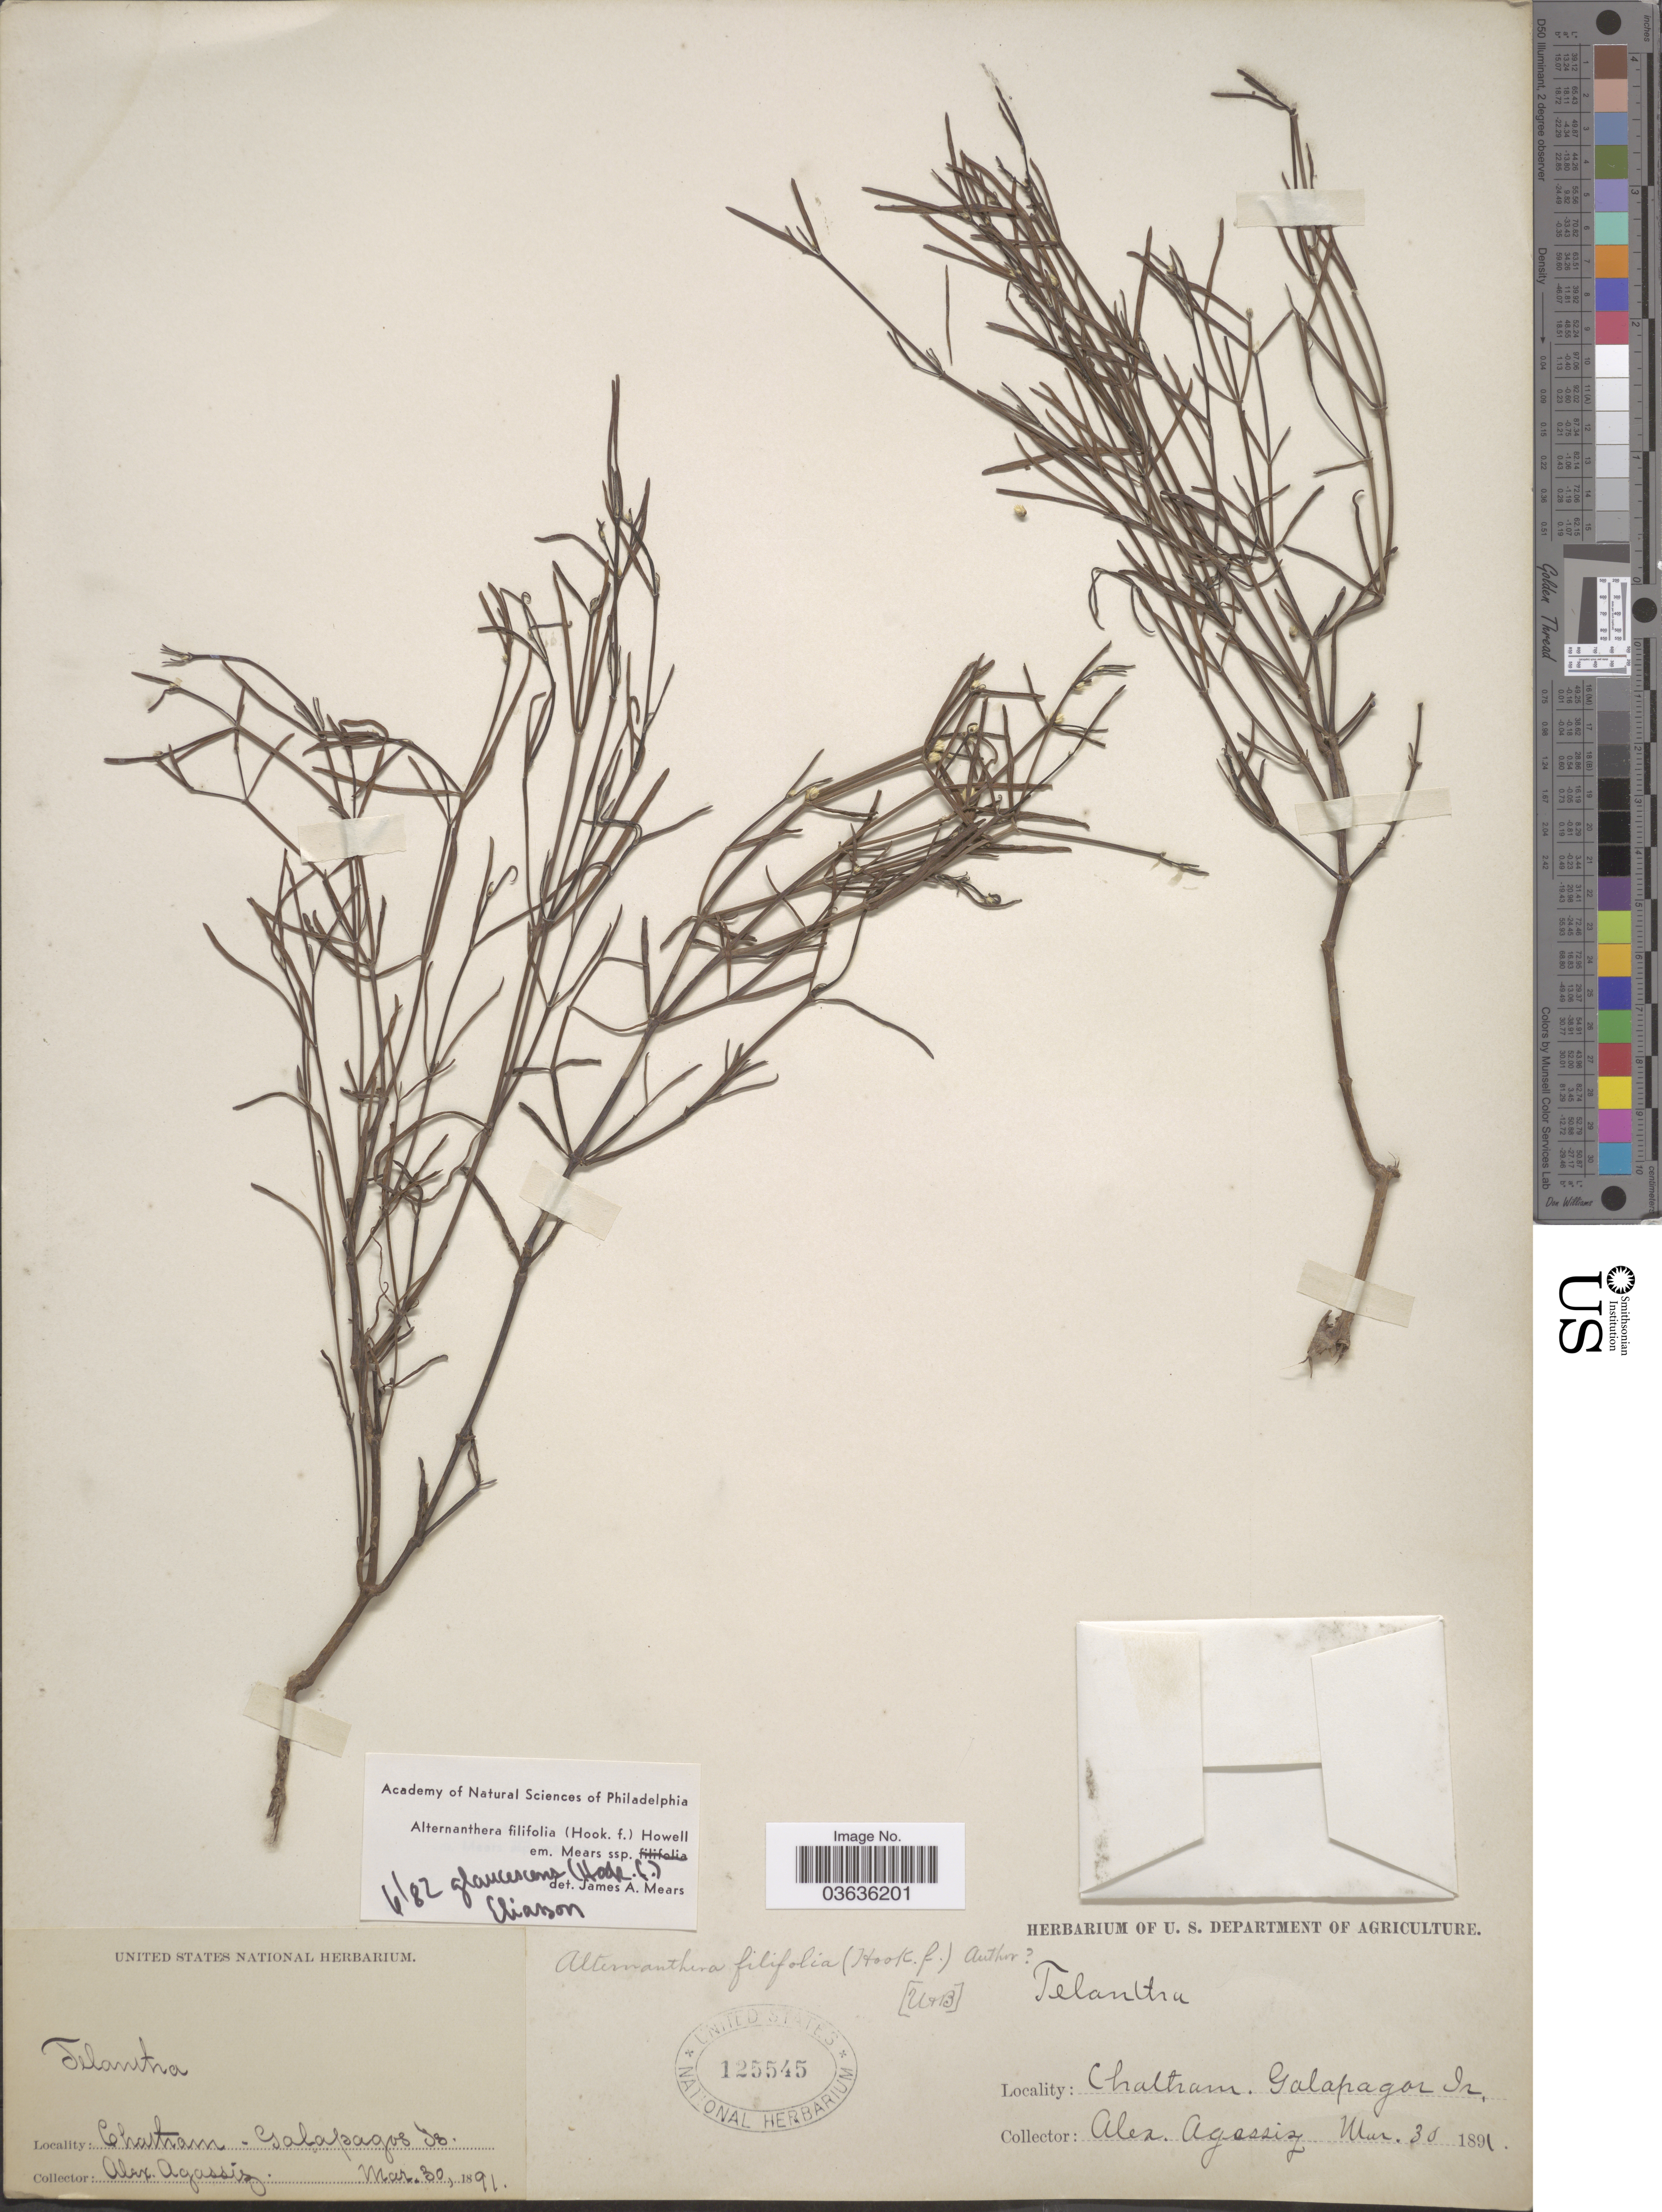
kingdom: Plantae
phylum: Tracheophyta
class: Magnoliopsida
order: Caryophyllales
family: Amaranthaceae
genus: Alternanthera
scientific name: Alternanthera filifolia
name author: (Hook. f.) J.T. Howell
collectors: A. E. Agassiz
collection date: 1891-03-30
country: Ecuador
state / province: Colón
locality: Chatham. Galapagos Is.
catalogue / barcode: US 125545